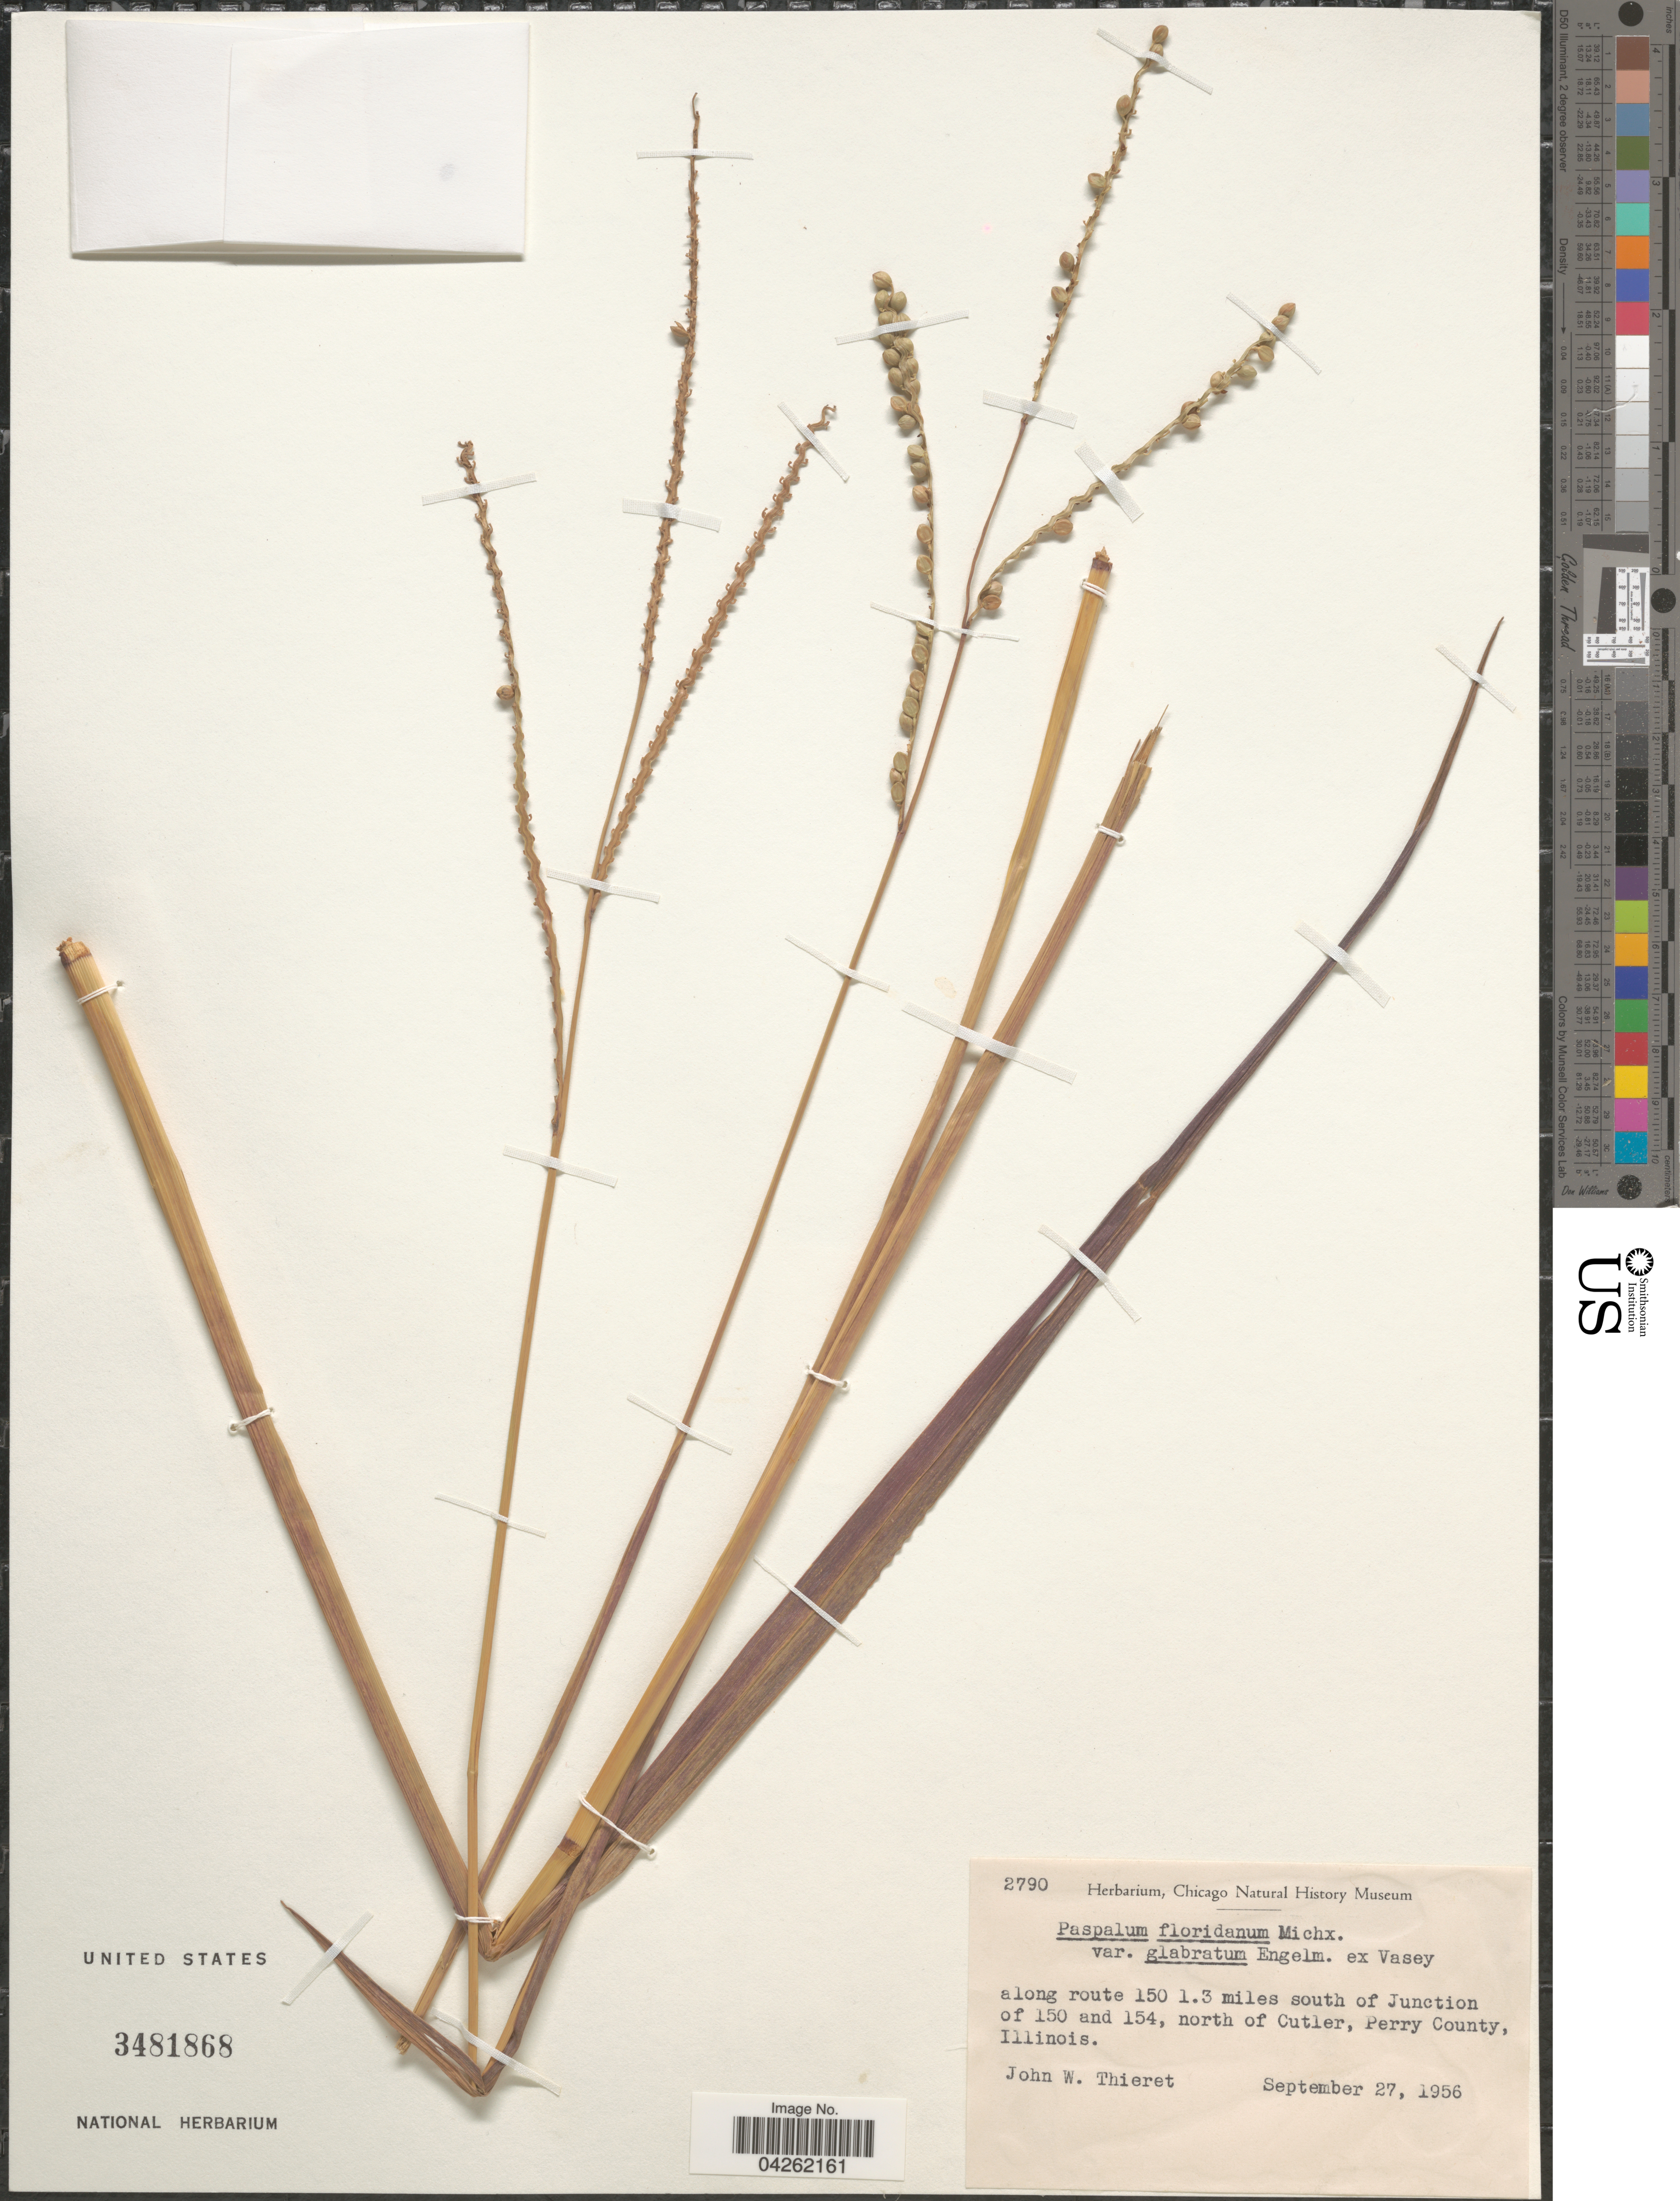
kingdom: Plantae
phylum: Tracheophyta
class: Liliopsida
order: Poales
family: Poaceae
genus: Paspalum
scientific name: Paspalum floridanum var. glabratum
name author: Engelm. ex Vasey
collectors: J. W. Thieret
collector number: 2790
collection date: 1956-09-27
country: United States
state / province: Illinois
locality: Along route 150 1.3 miles south of Junction of 150 and 154, north of Cutler, Perry County.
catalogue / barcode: US 3481868